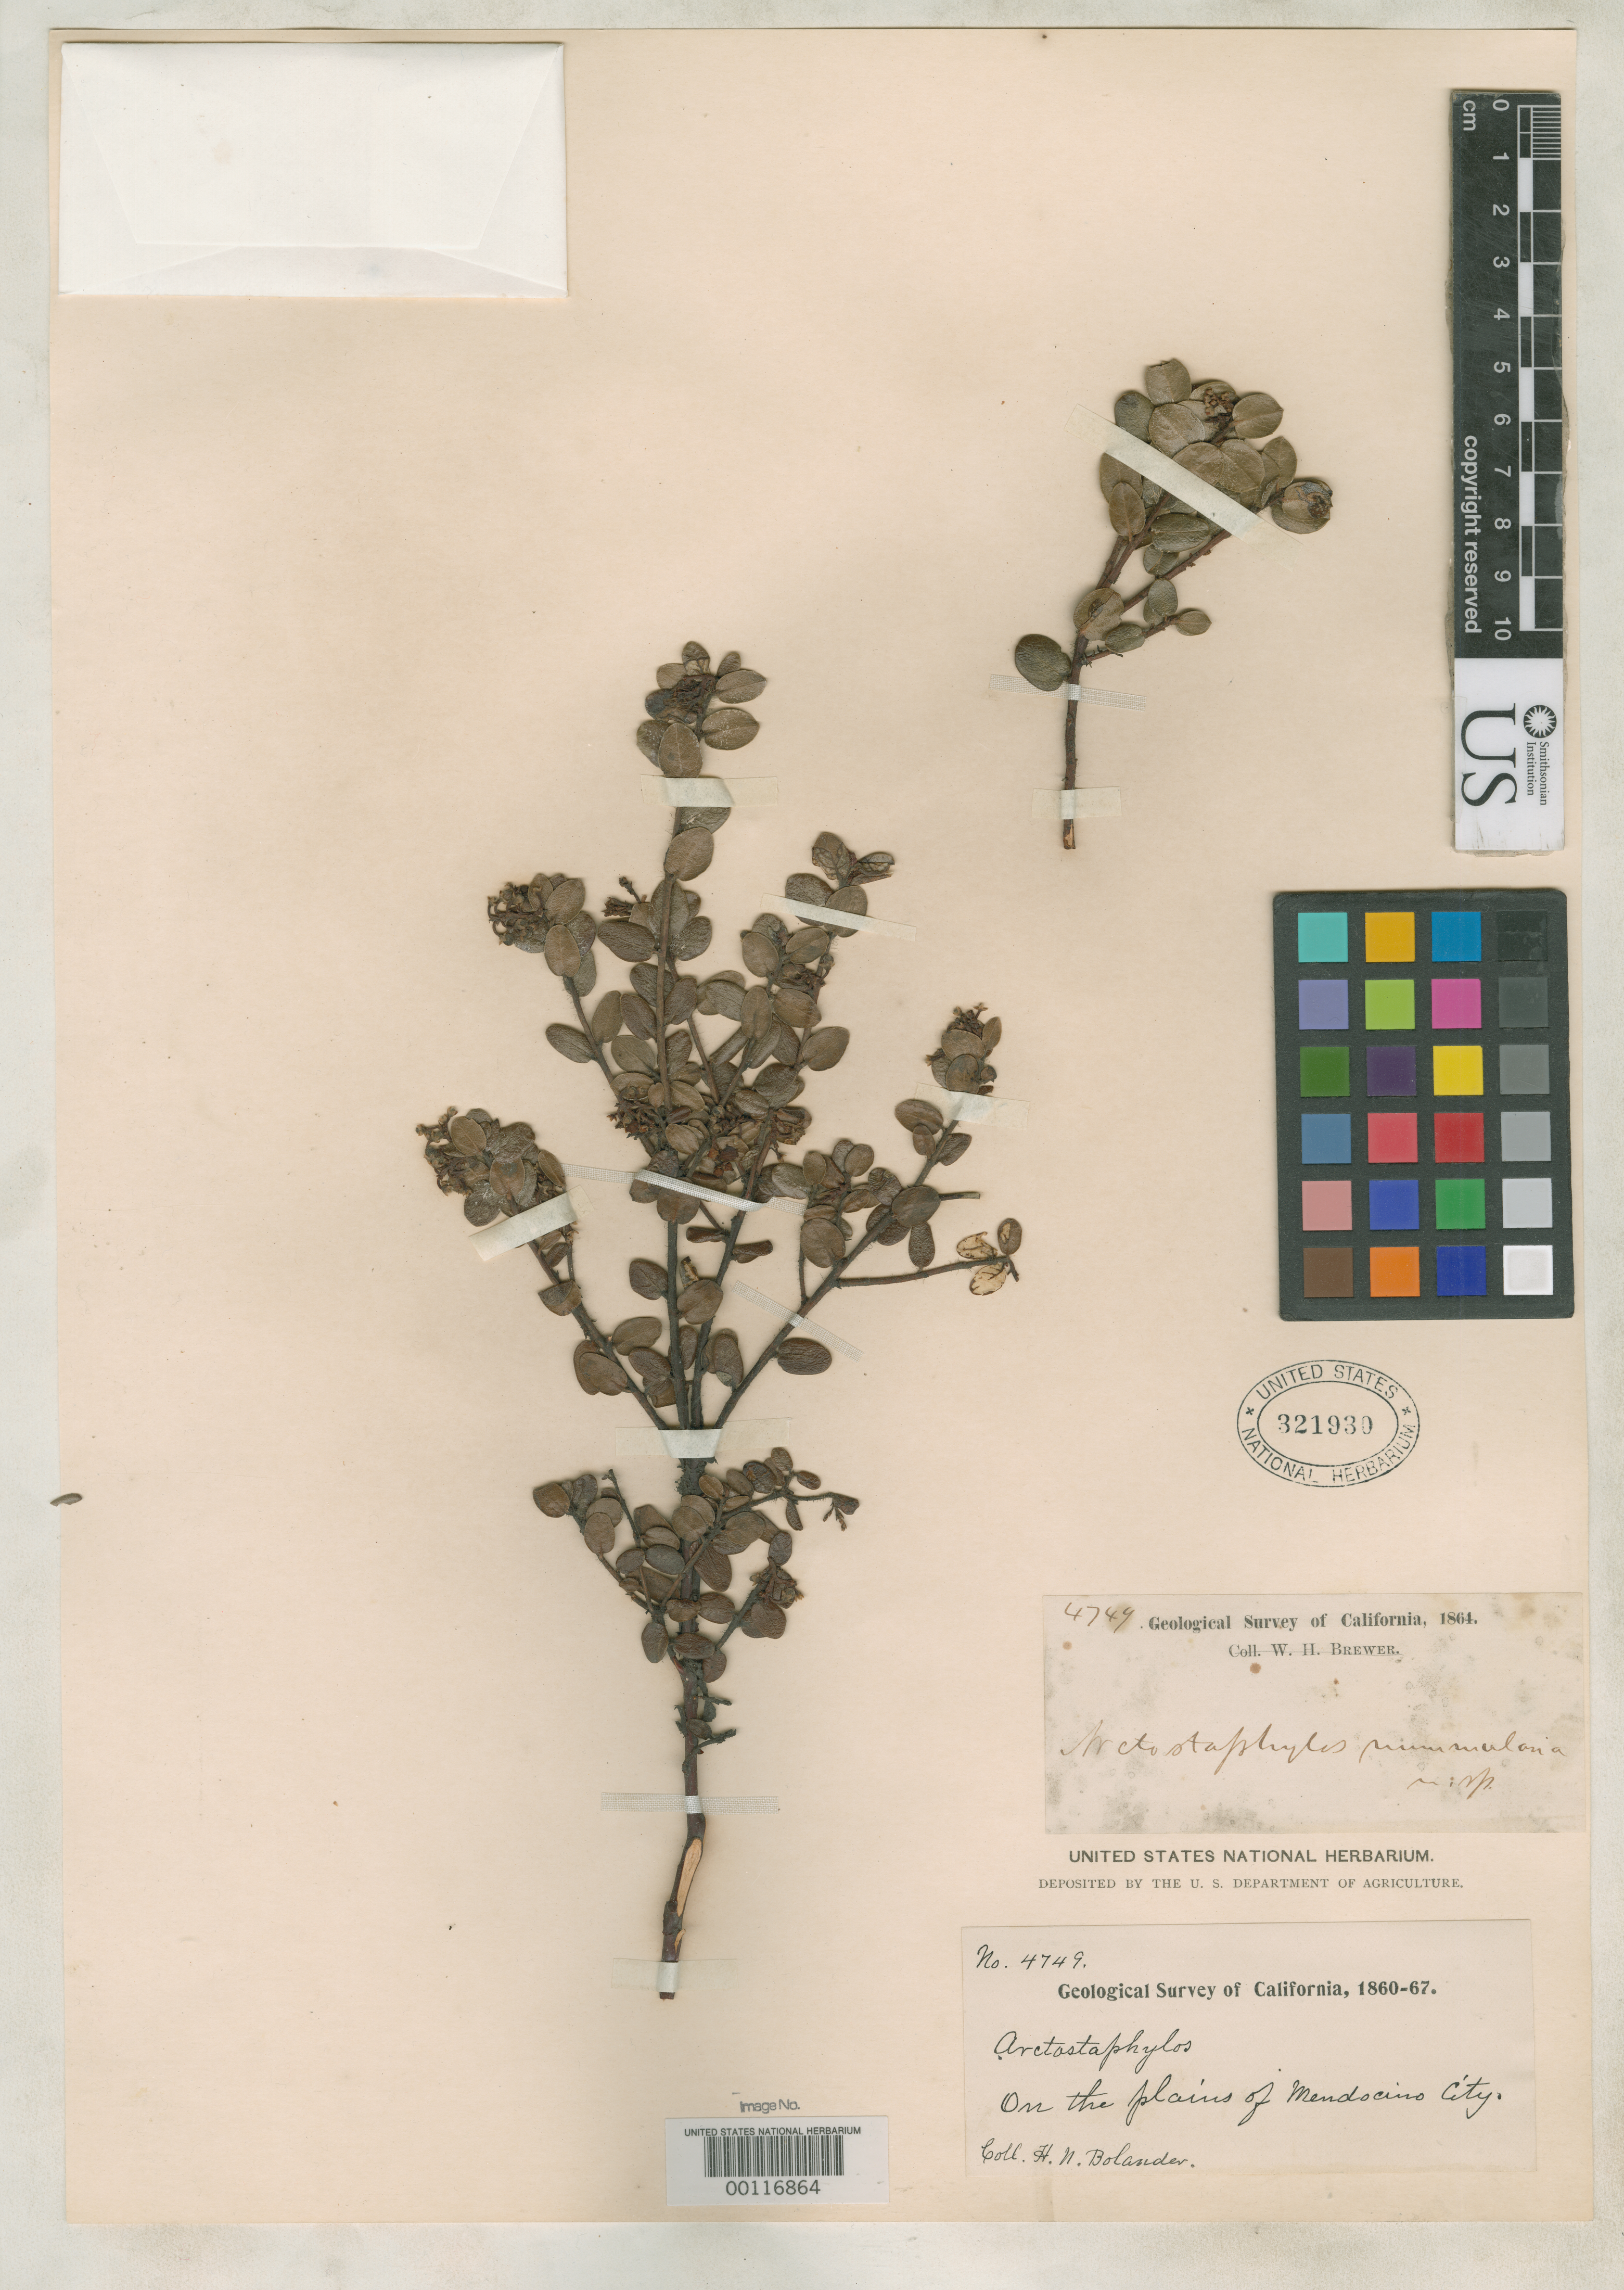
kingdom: Plantae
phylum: Tracheophyta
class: Magnoliopsida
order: Ericales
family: Ericaceae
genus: Arctostaphylos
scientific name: Arctostaphylos nummularia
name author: A. Gray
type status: Possible Isotype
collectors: H. Bolander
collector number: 4749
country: United States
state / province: California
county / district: Mendocino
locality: Plains of Mendocino City.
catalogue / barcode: US 321930